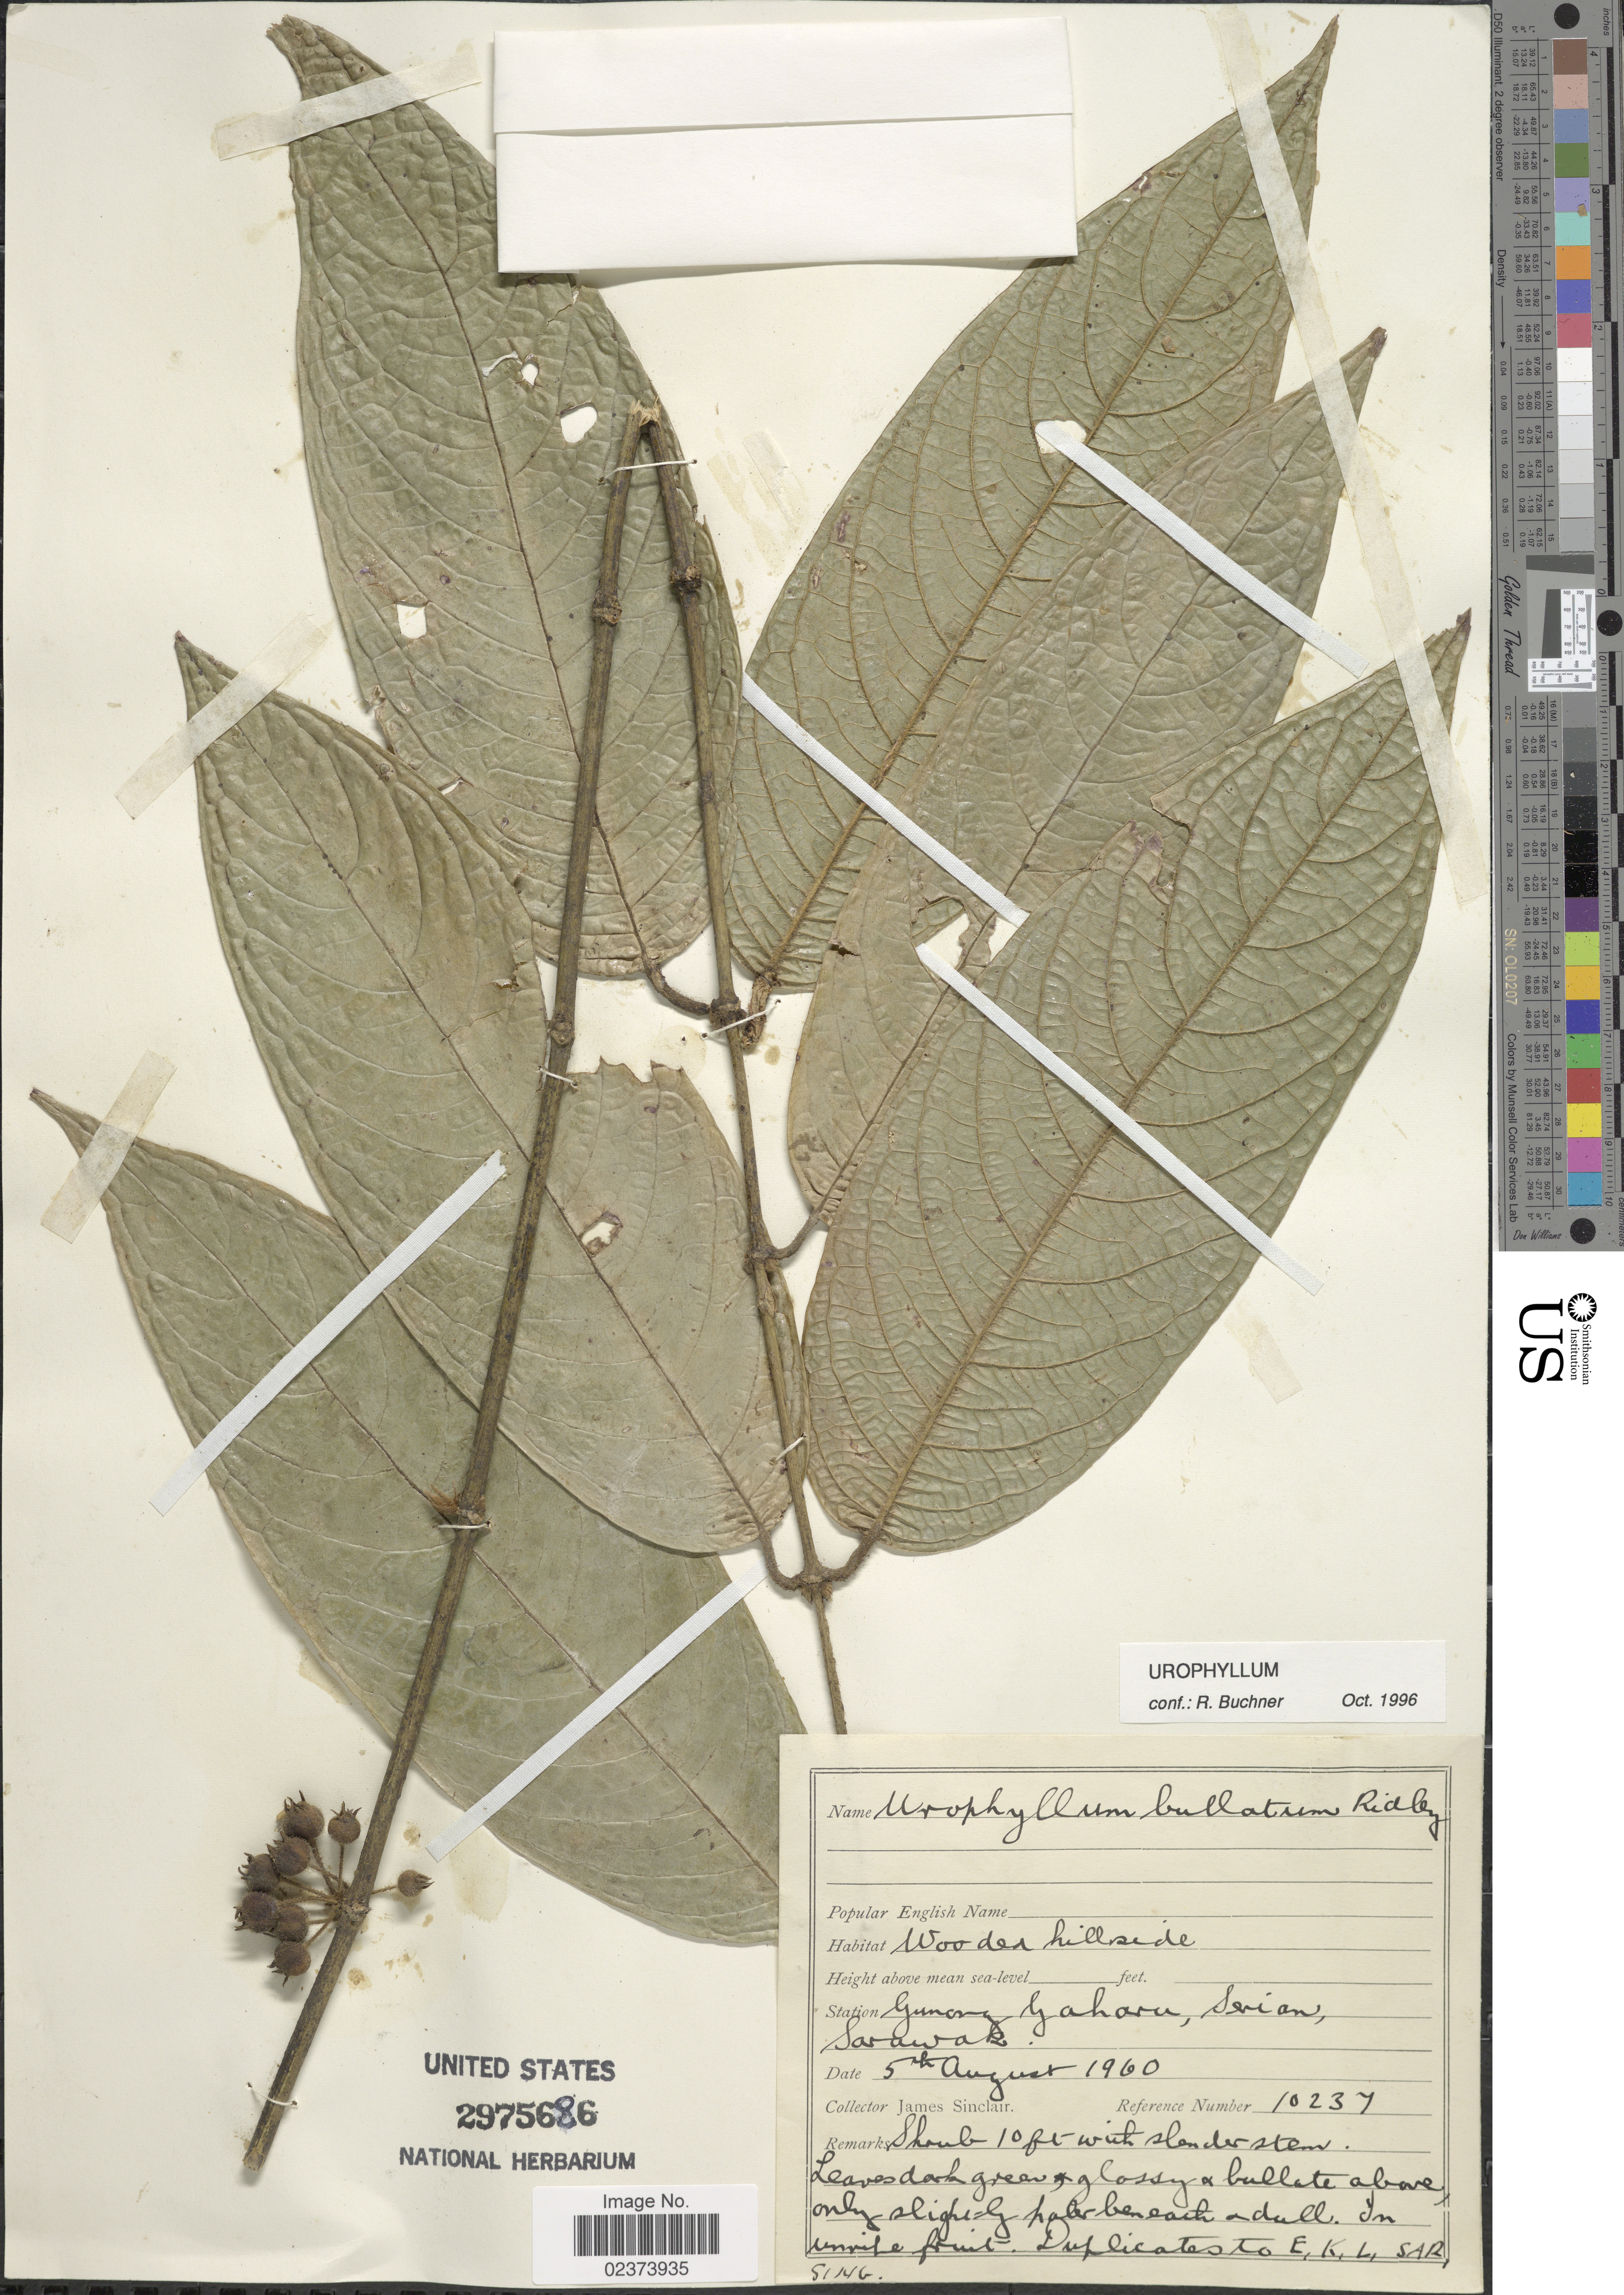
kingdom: Plantae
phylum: Tracheophyta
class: Magnoliopsida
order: Gentianales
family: Rubiaceae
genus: Urophyllum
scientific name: Urophyllum bullatum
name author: Ridl.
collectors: J. Sinclair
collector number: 10237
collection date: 1960-08-05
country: Malaysia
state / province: Sarawak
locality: Gunong Gaharu, Serian, Sarawak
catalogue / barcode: US 2975686